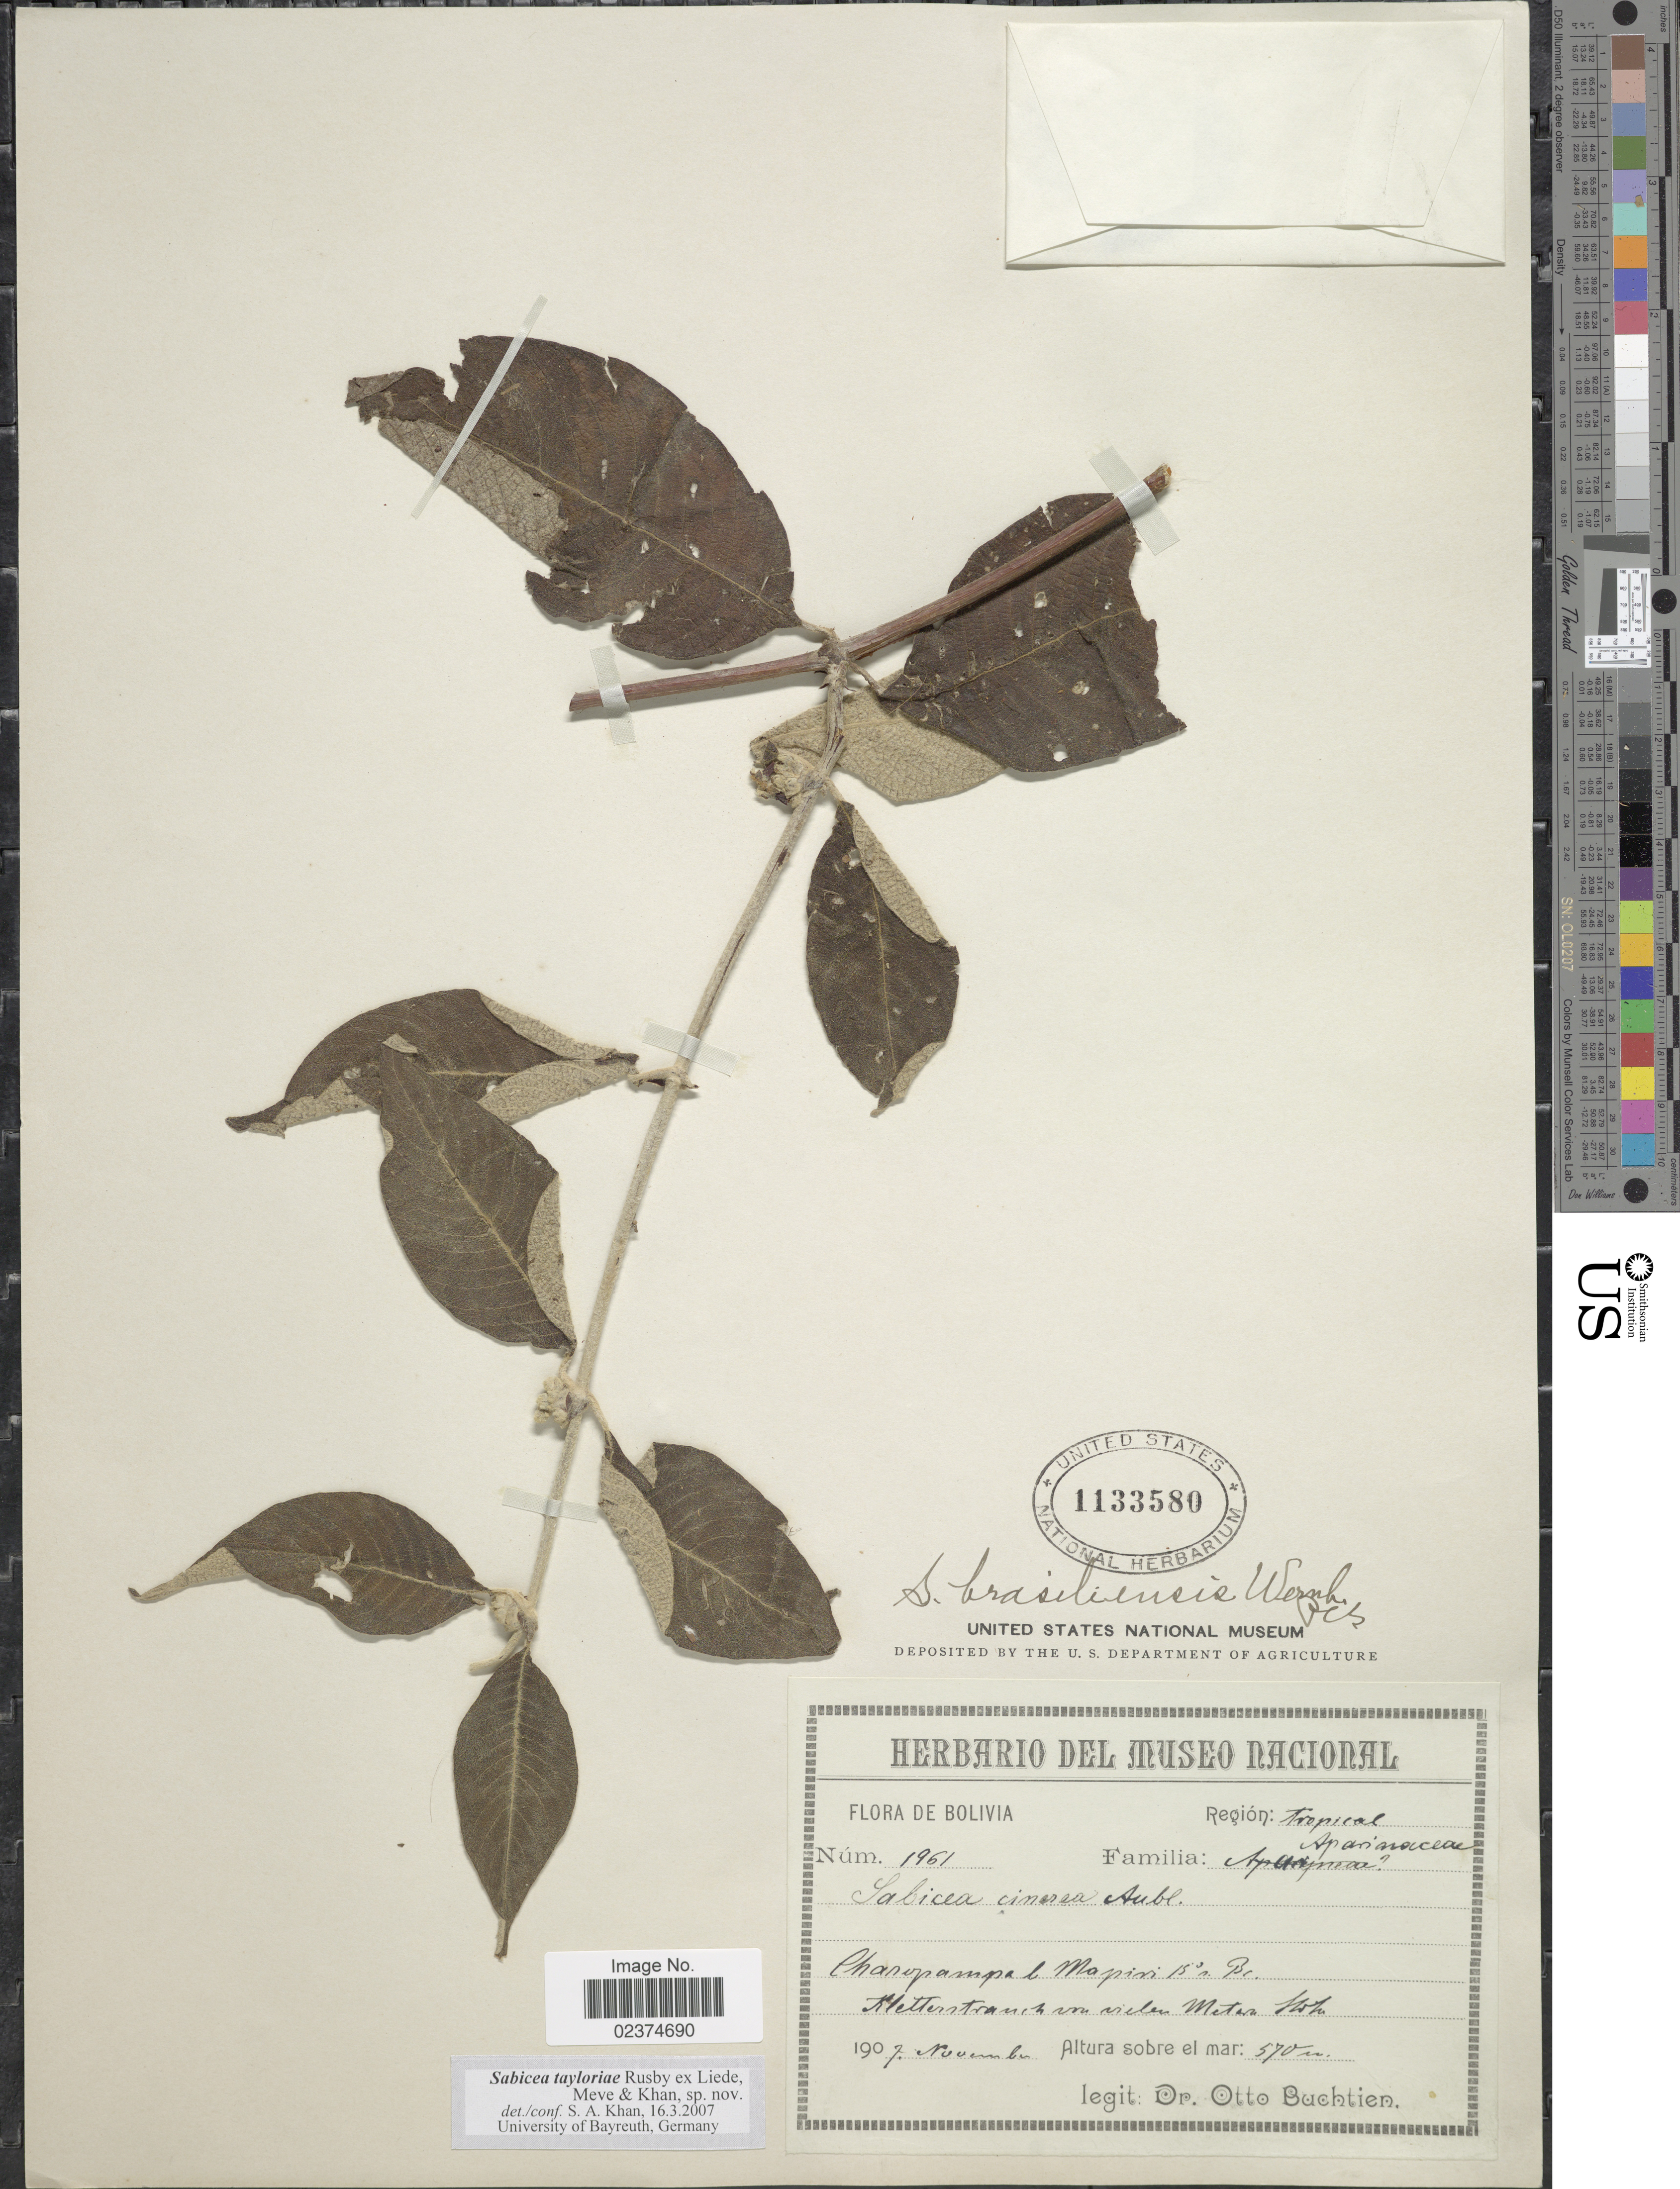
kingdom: Plantae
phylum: Tracheophyta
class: Magnoliopsida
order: Gentianales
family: Rubiaceae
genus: Sabicea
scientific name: Sabicea tayloriae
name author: Rusby ex Liede et al.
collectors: O. Buchtien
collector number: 1961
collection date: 1907-11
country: Bolivia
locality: Charopampa l. Mapiri 15° s. BR:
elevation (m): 570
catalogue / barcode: US 1133580